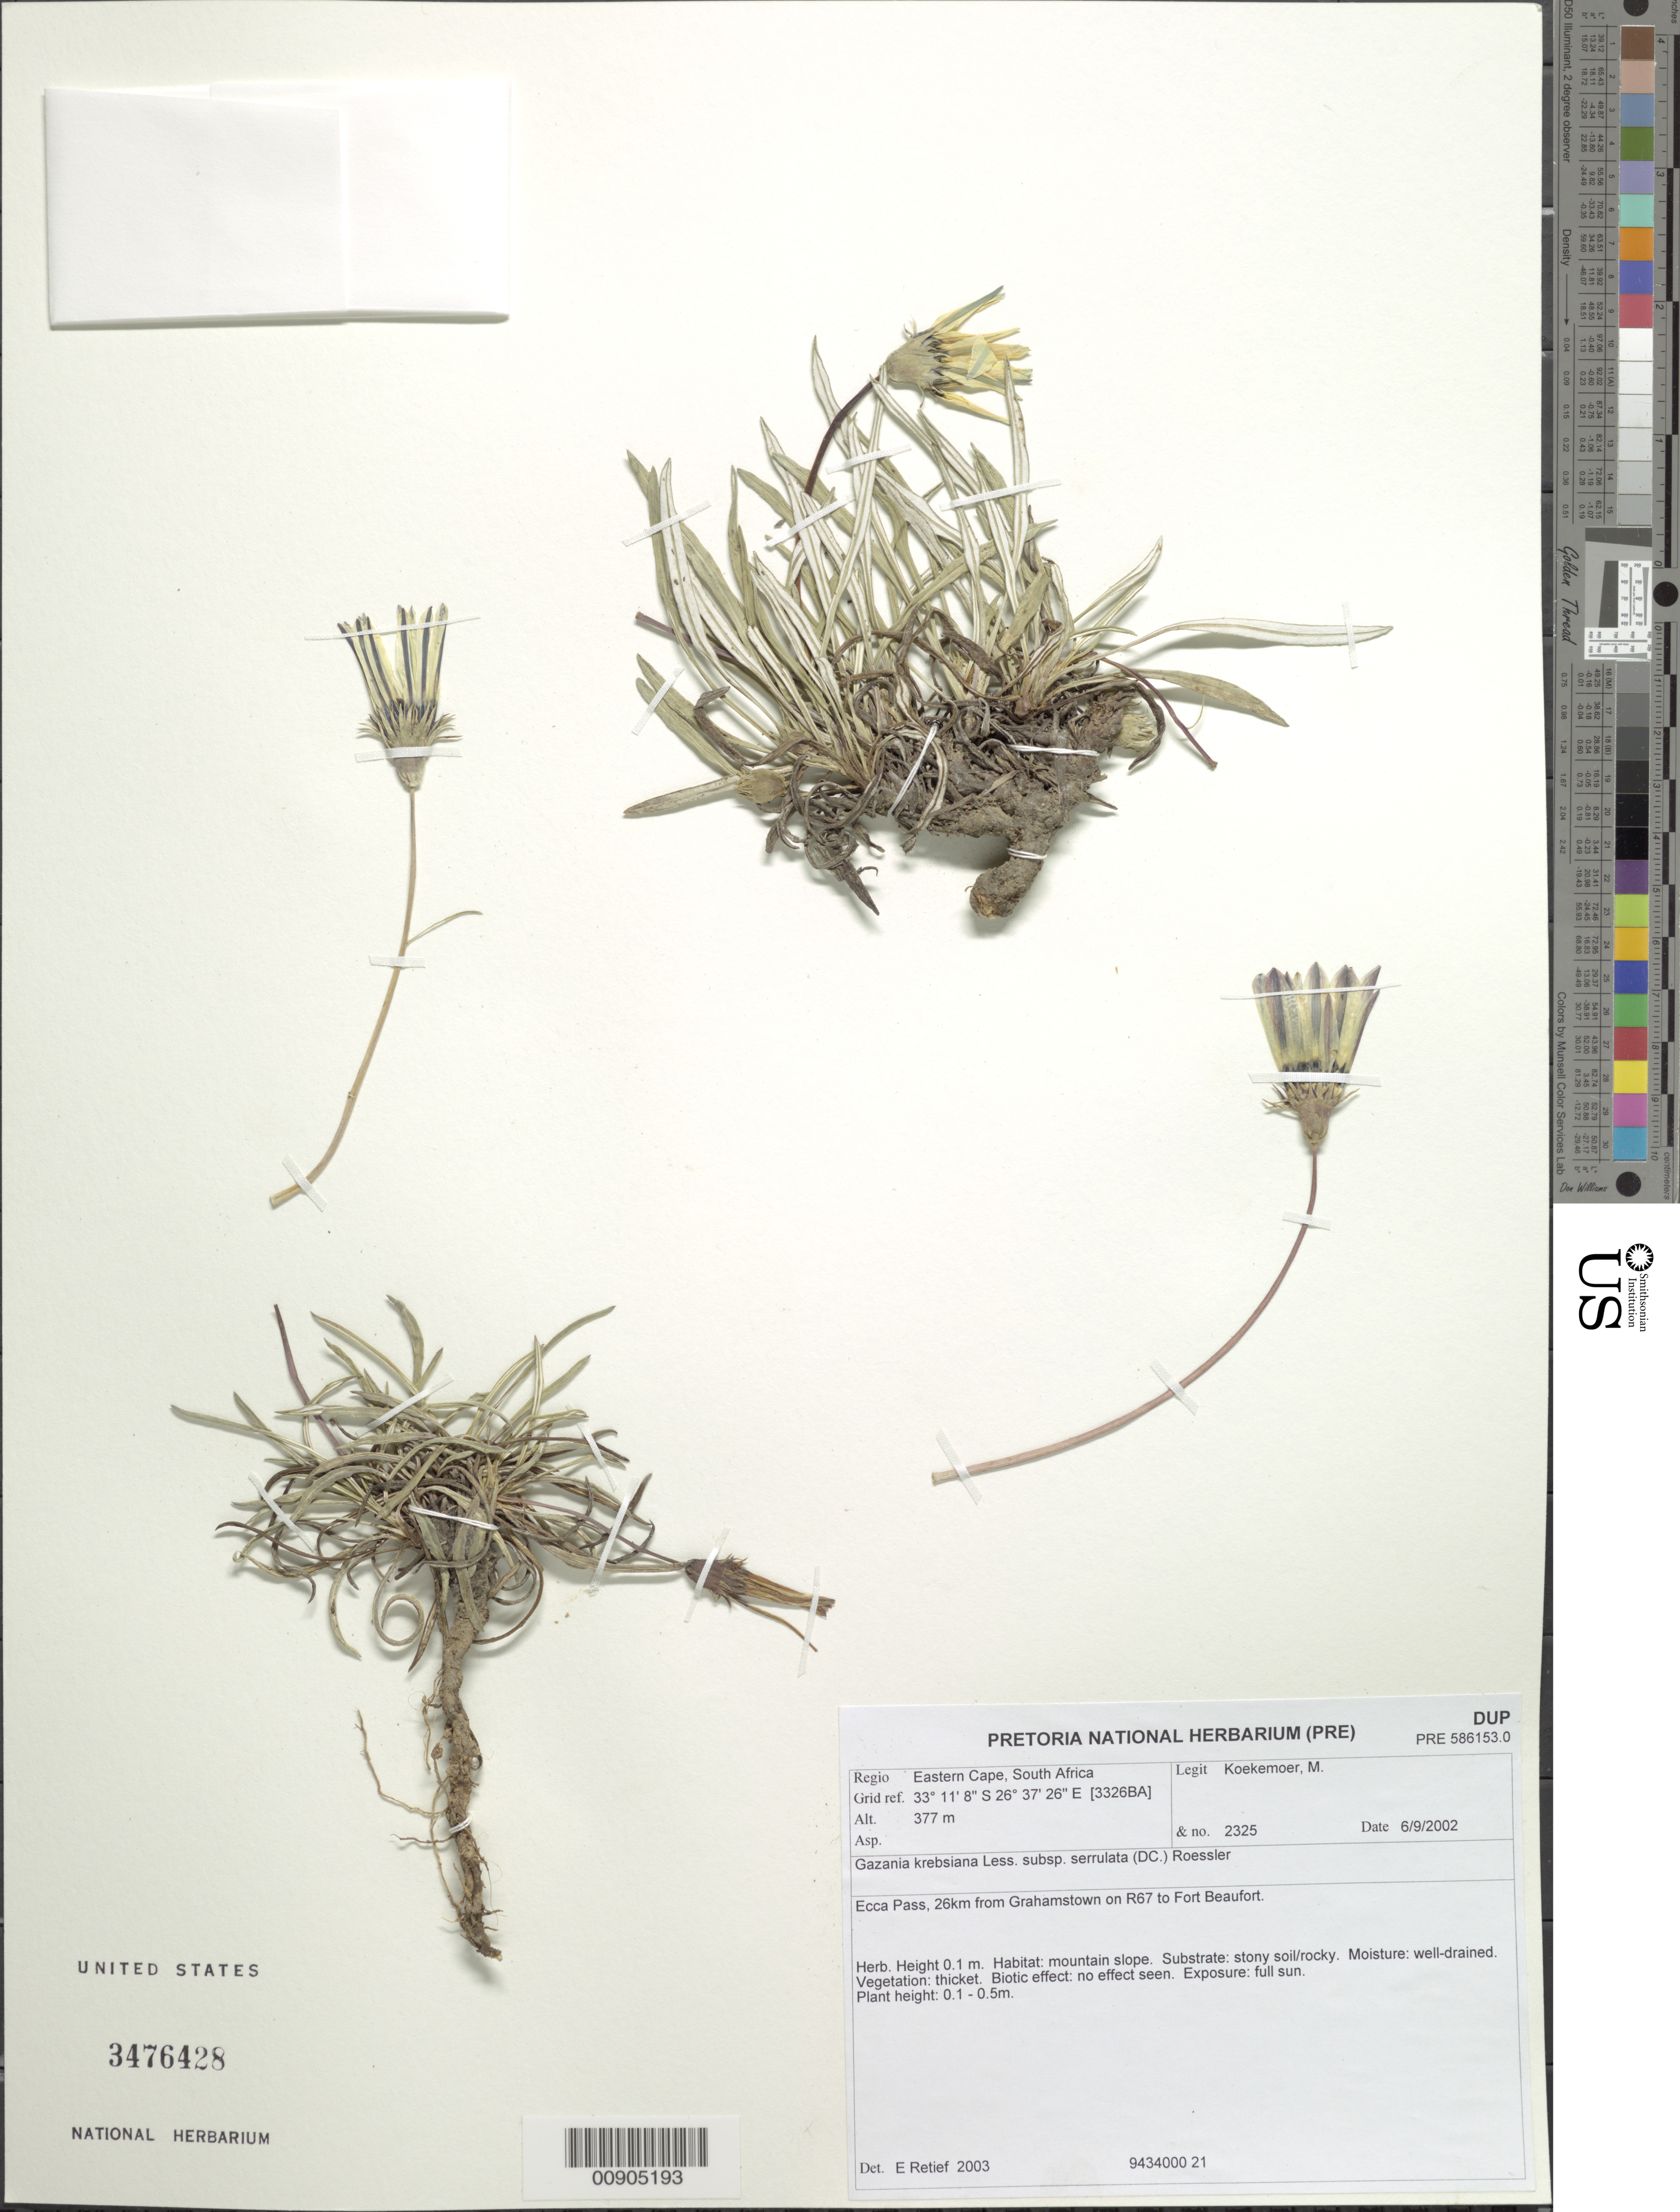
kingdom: Plantae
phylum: Tracheophyta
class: Magnoliopsida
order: Asterales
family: Asteraceae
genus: Gazania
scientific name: Gazania krebsiana subsp. serrulata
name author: (DC.) Roessler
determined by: Retief, E.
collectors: M. Koekemoer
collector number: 2325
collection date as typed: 6 September 2002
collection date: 2002-09-06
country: South Africa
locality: Eastern Cape, Ecca Pass, 26 km from Grahamstown, on R67 to Fort Beaufort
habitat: Thicket, mountain slope, stony soil/rocky, well-drained, full sun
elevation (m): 377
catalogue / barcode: US 3476428